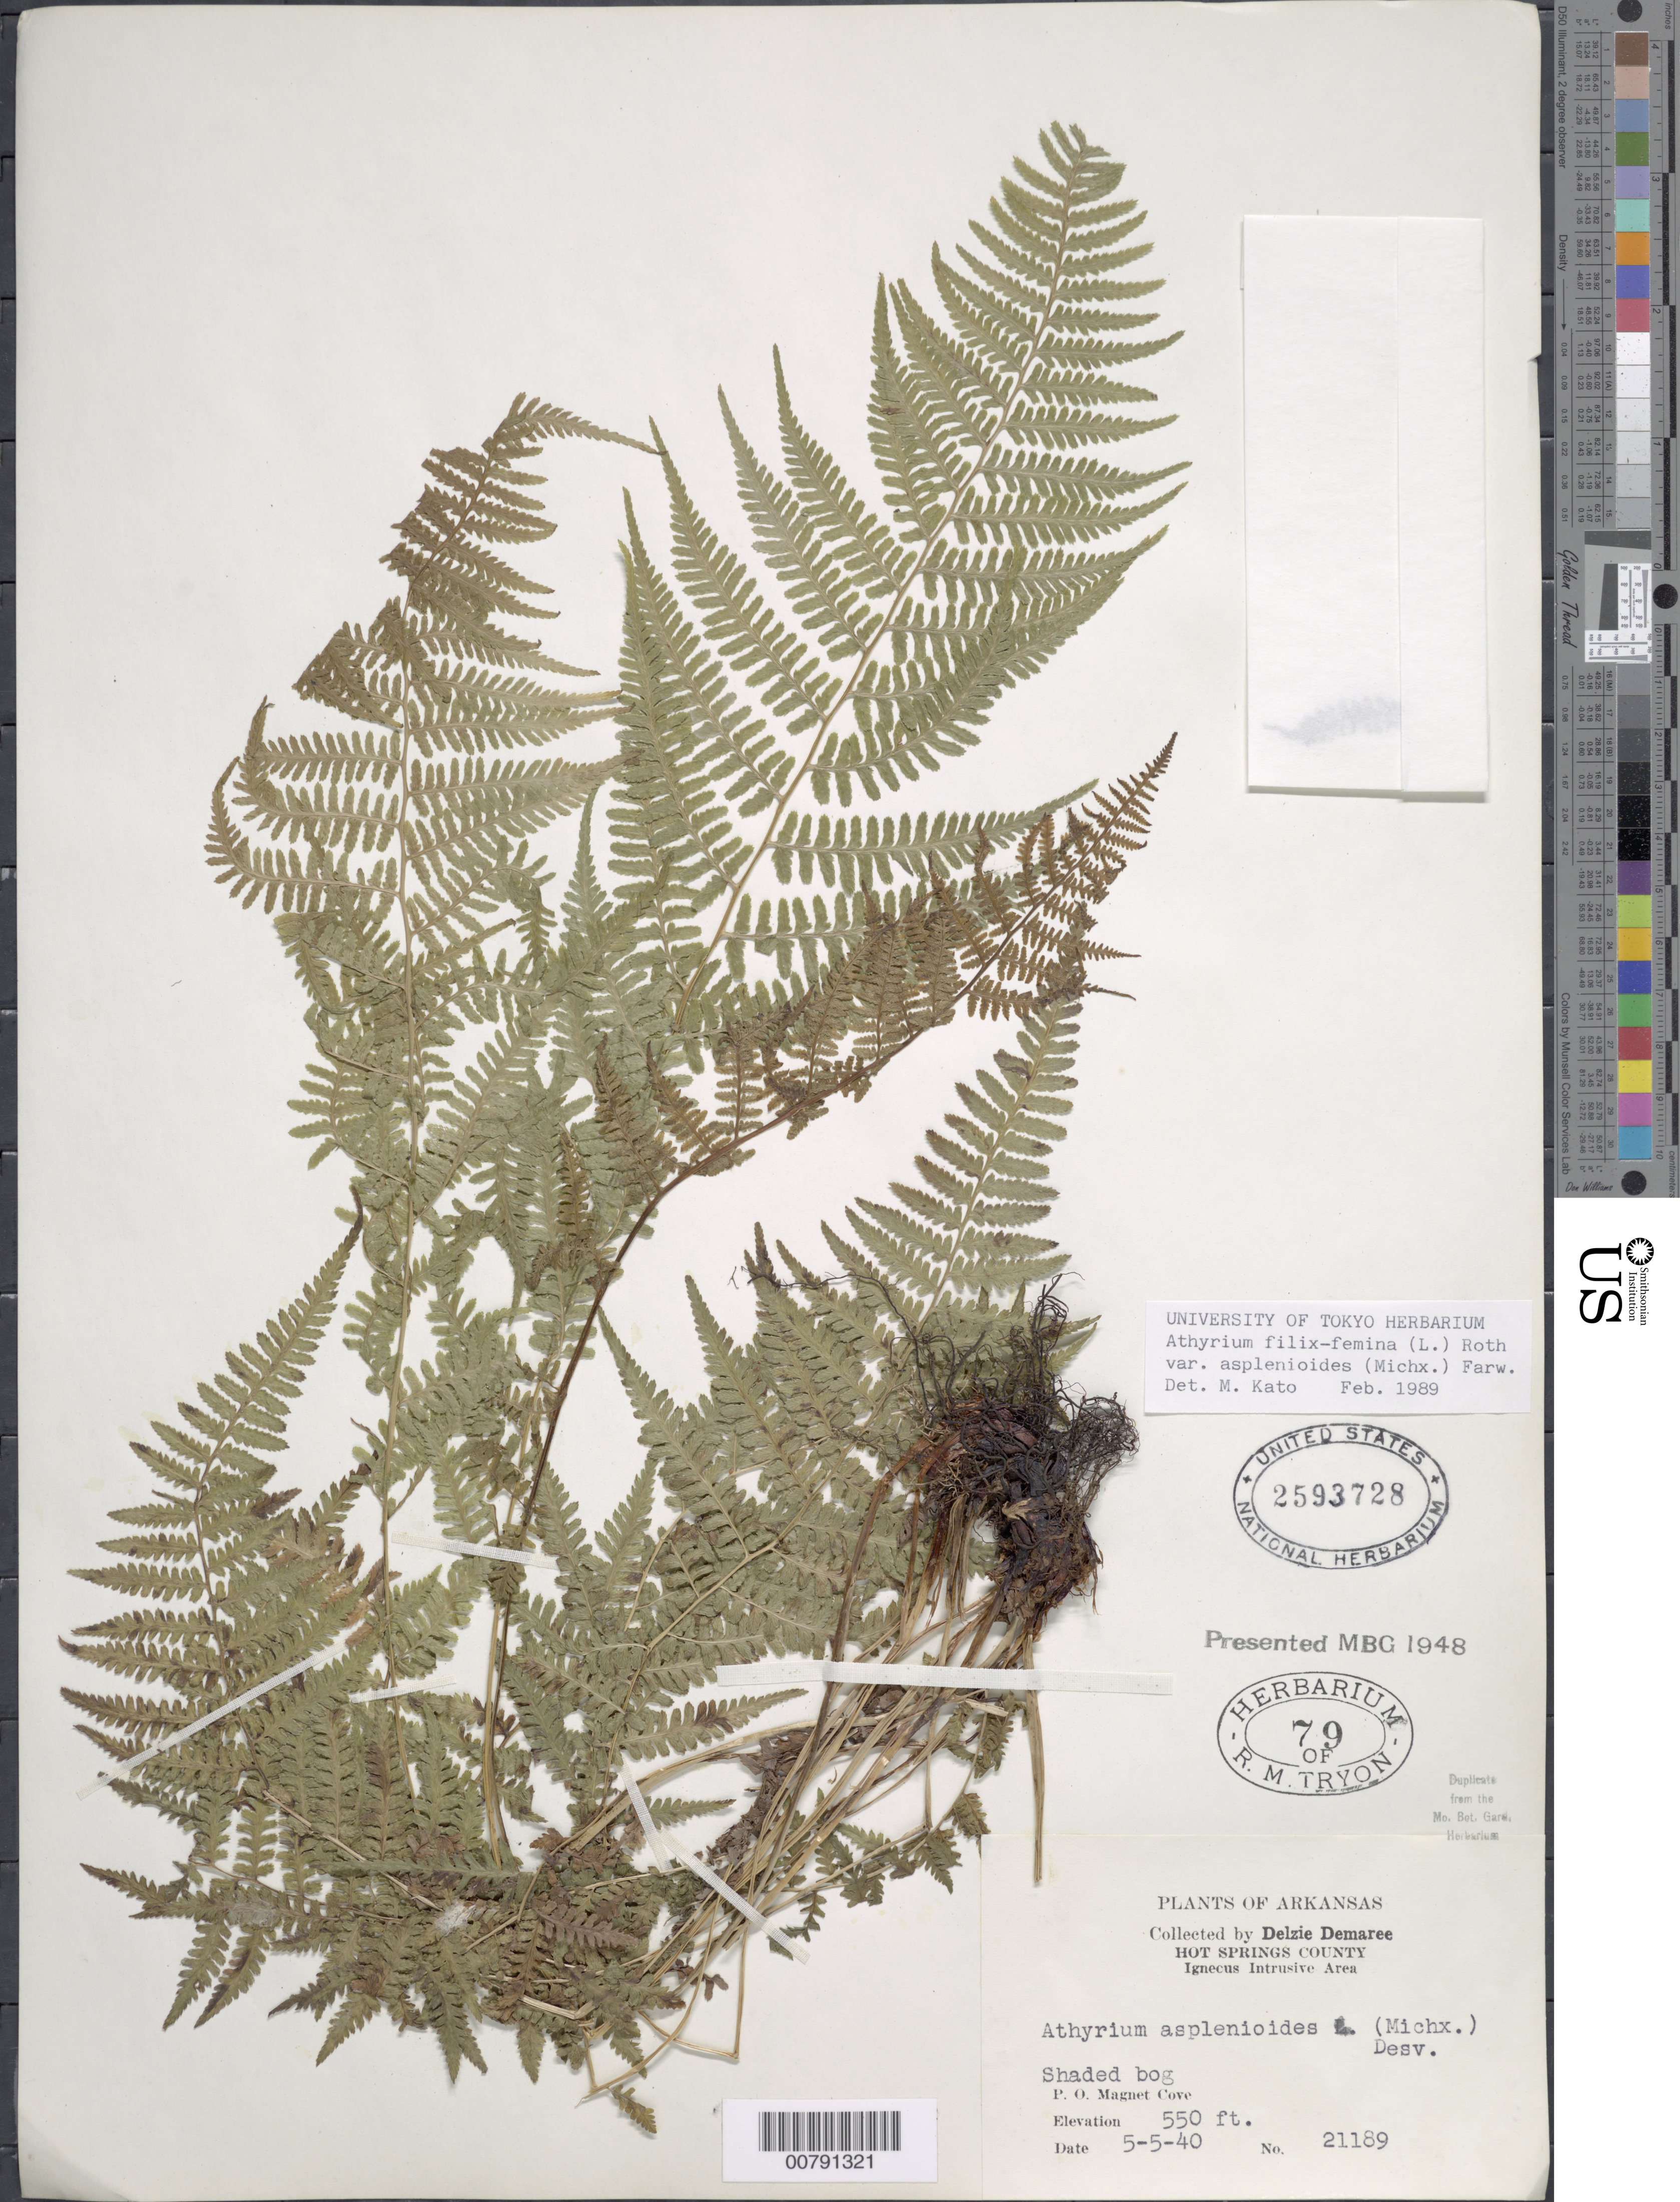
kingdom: Plantae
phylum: Tracheophyta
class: Polypodiopsida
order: Polypodiales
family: Athyriaceae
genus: Athyrium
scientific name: Athyrium filix-femina subsp. asplenioides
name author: (Michx.) Hultén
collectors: D. Demaree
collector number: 21189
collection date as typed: Transcribed d/m/y: 5/5/40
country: United States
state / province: Arkansas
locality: Hot Springs County, Ignecus Intrusive Area, P.O.Magnet Cove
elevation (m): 168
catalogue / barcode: US 2593728